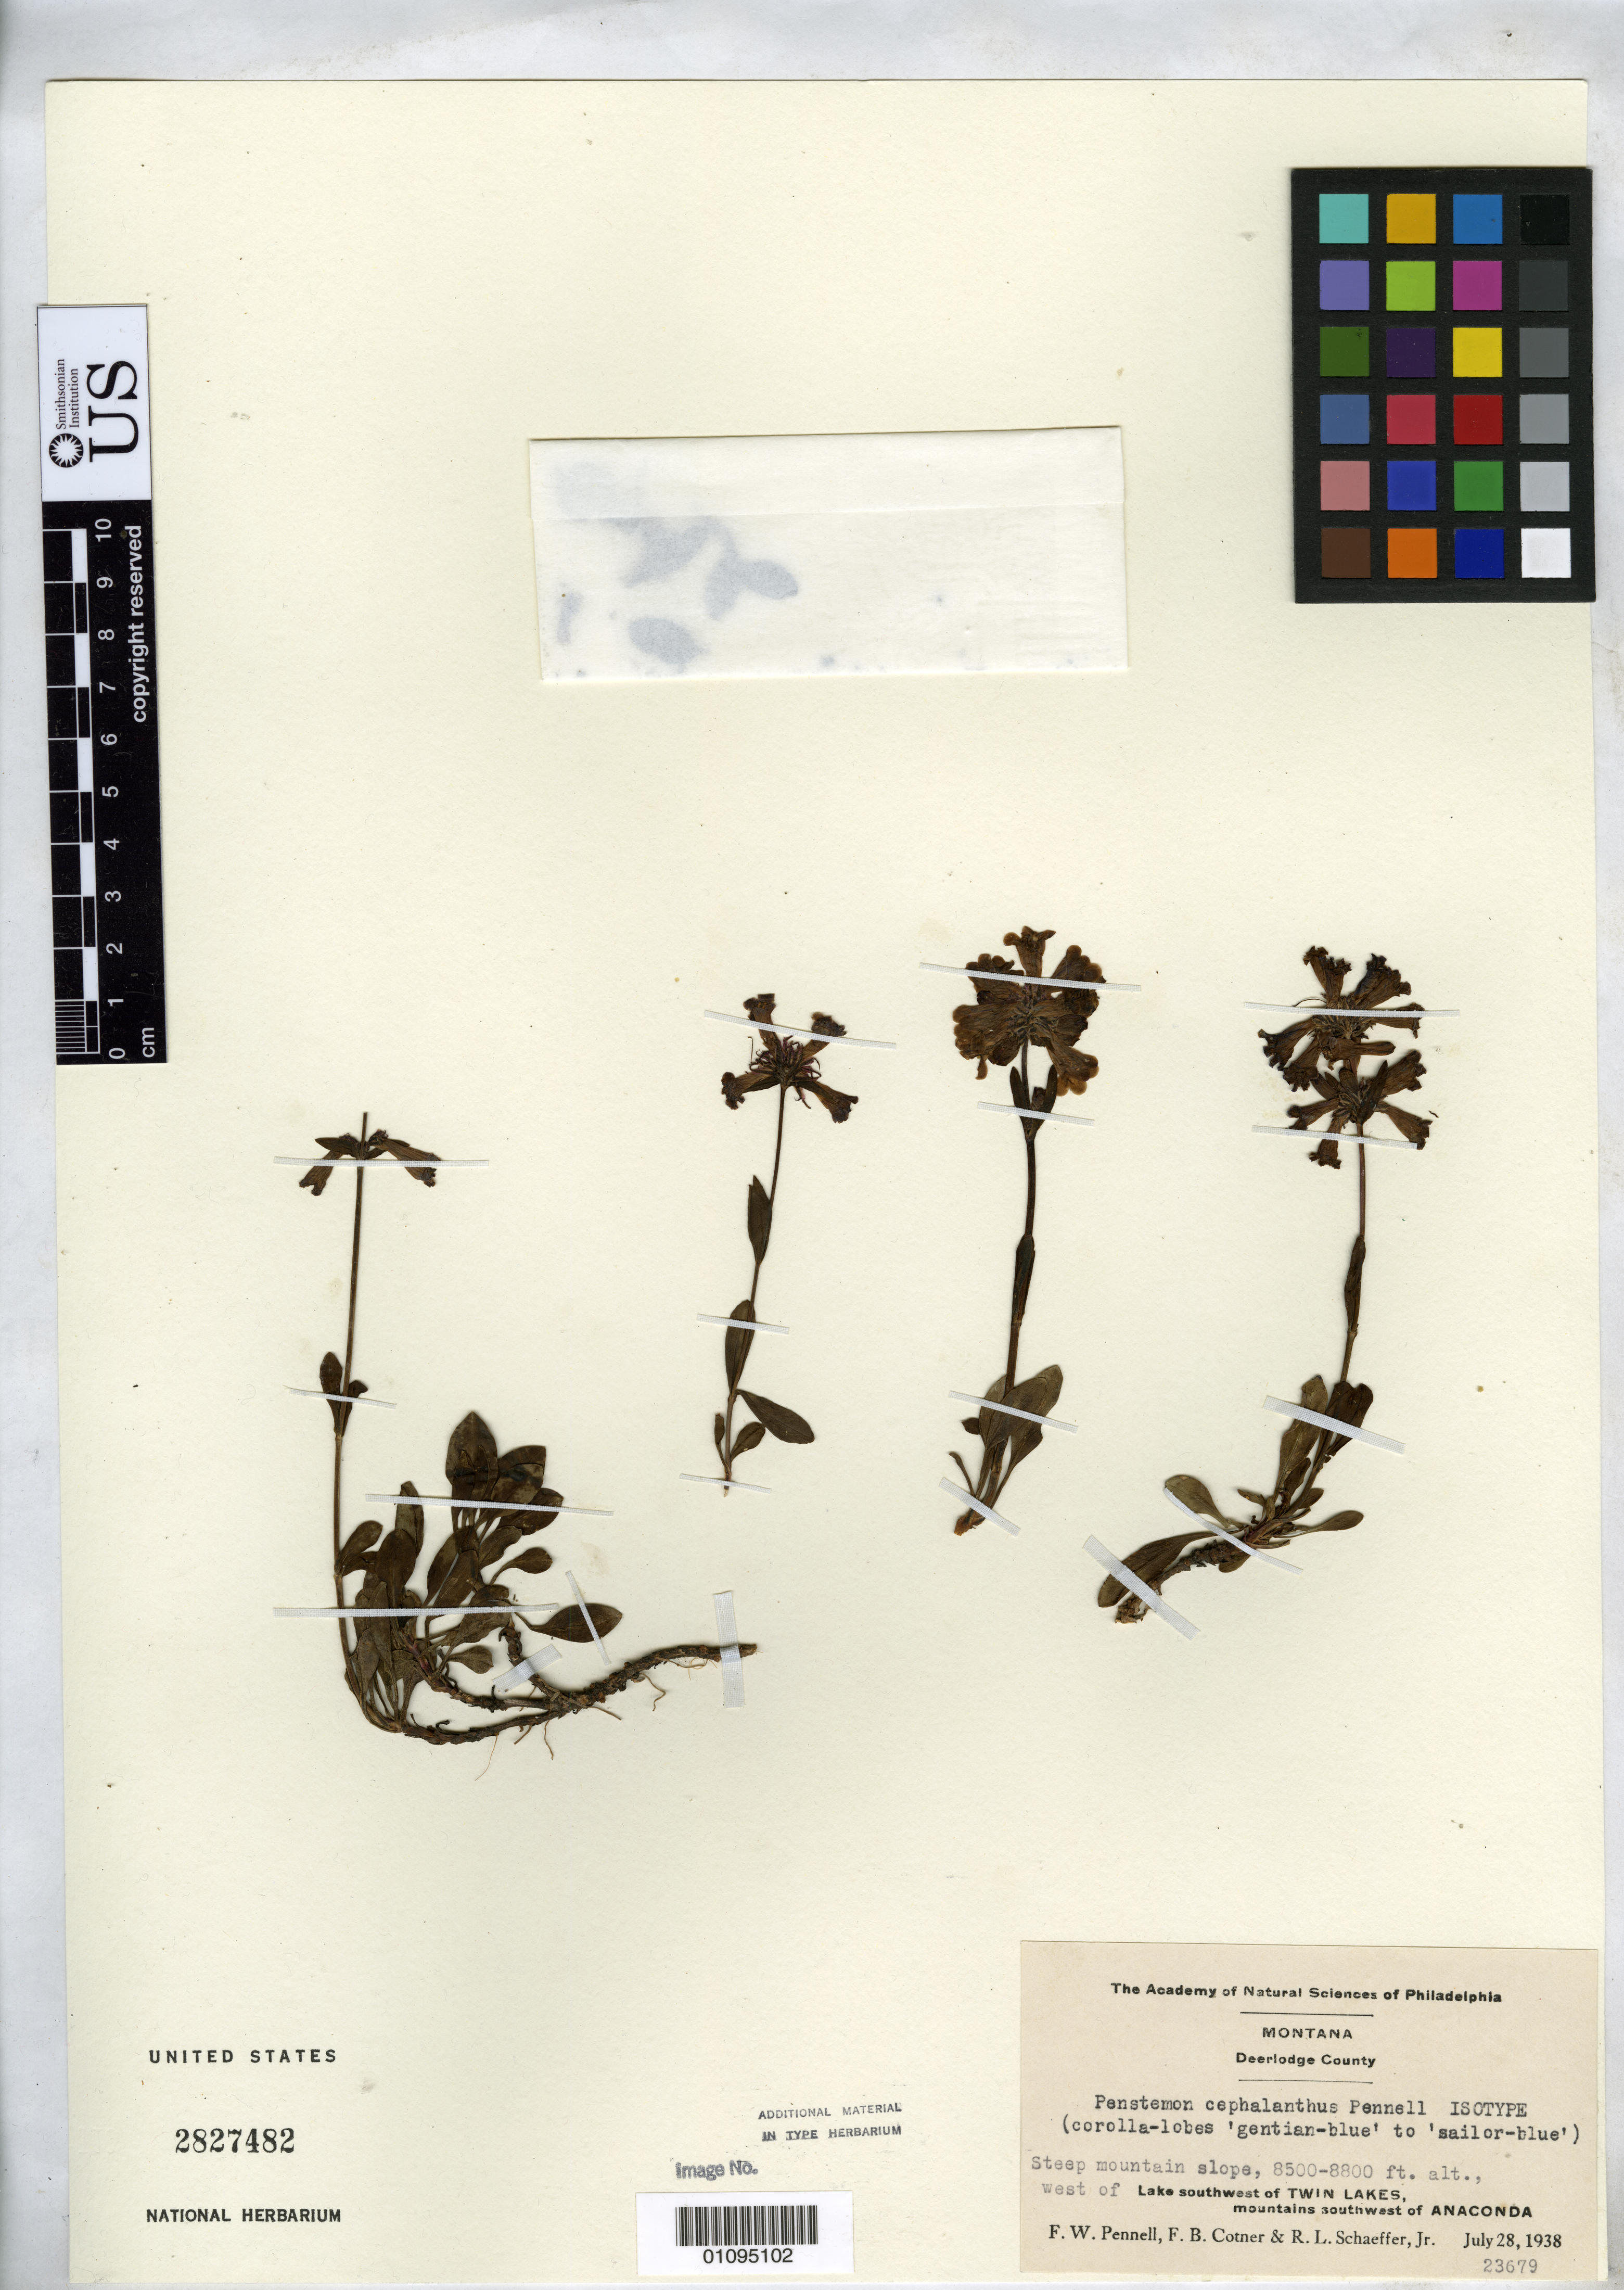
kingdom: Plantae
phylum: Tracheophyta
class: Magnoliopsida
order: Lamiales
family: Plantaginaceae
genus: Penstemon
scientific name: Penstemon cephalanthus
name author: Pennell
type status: Isotype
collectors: F. W. Pennell, F. Cotner & R. Schaeffer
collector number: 23679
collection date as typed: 28 Jul 1938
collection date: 1938-07-28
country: United States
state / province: Montana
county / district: Deer Lodge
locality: West of lake SW of Twin Lakes, mountains SW of Anaconda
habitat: Steep mountain slope.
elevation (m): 2591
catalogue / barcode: US 2827482